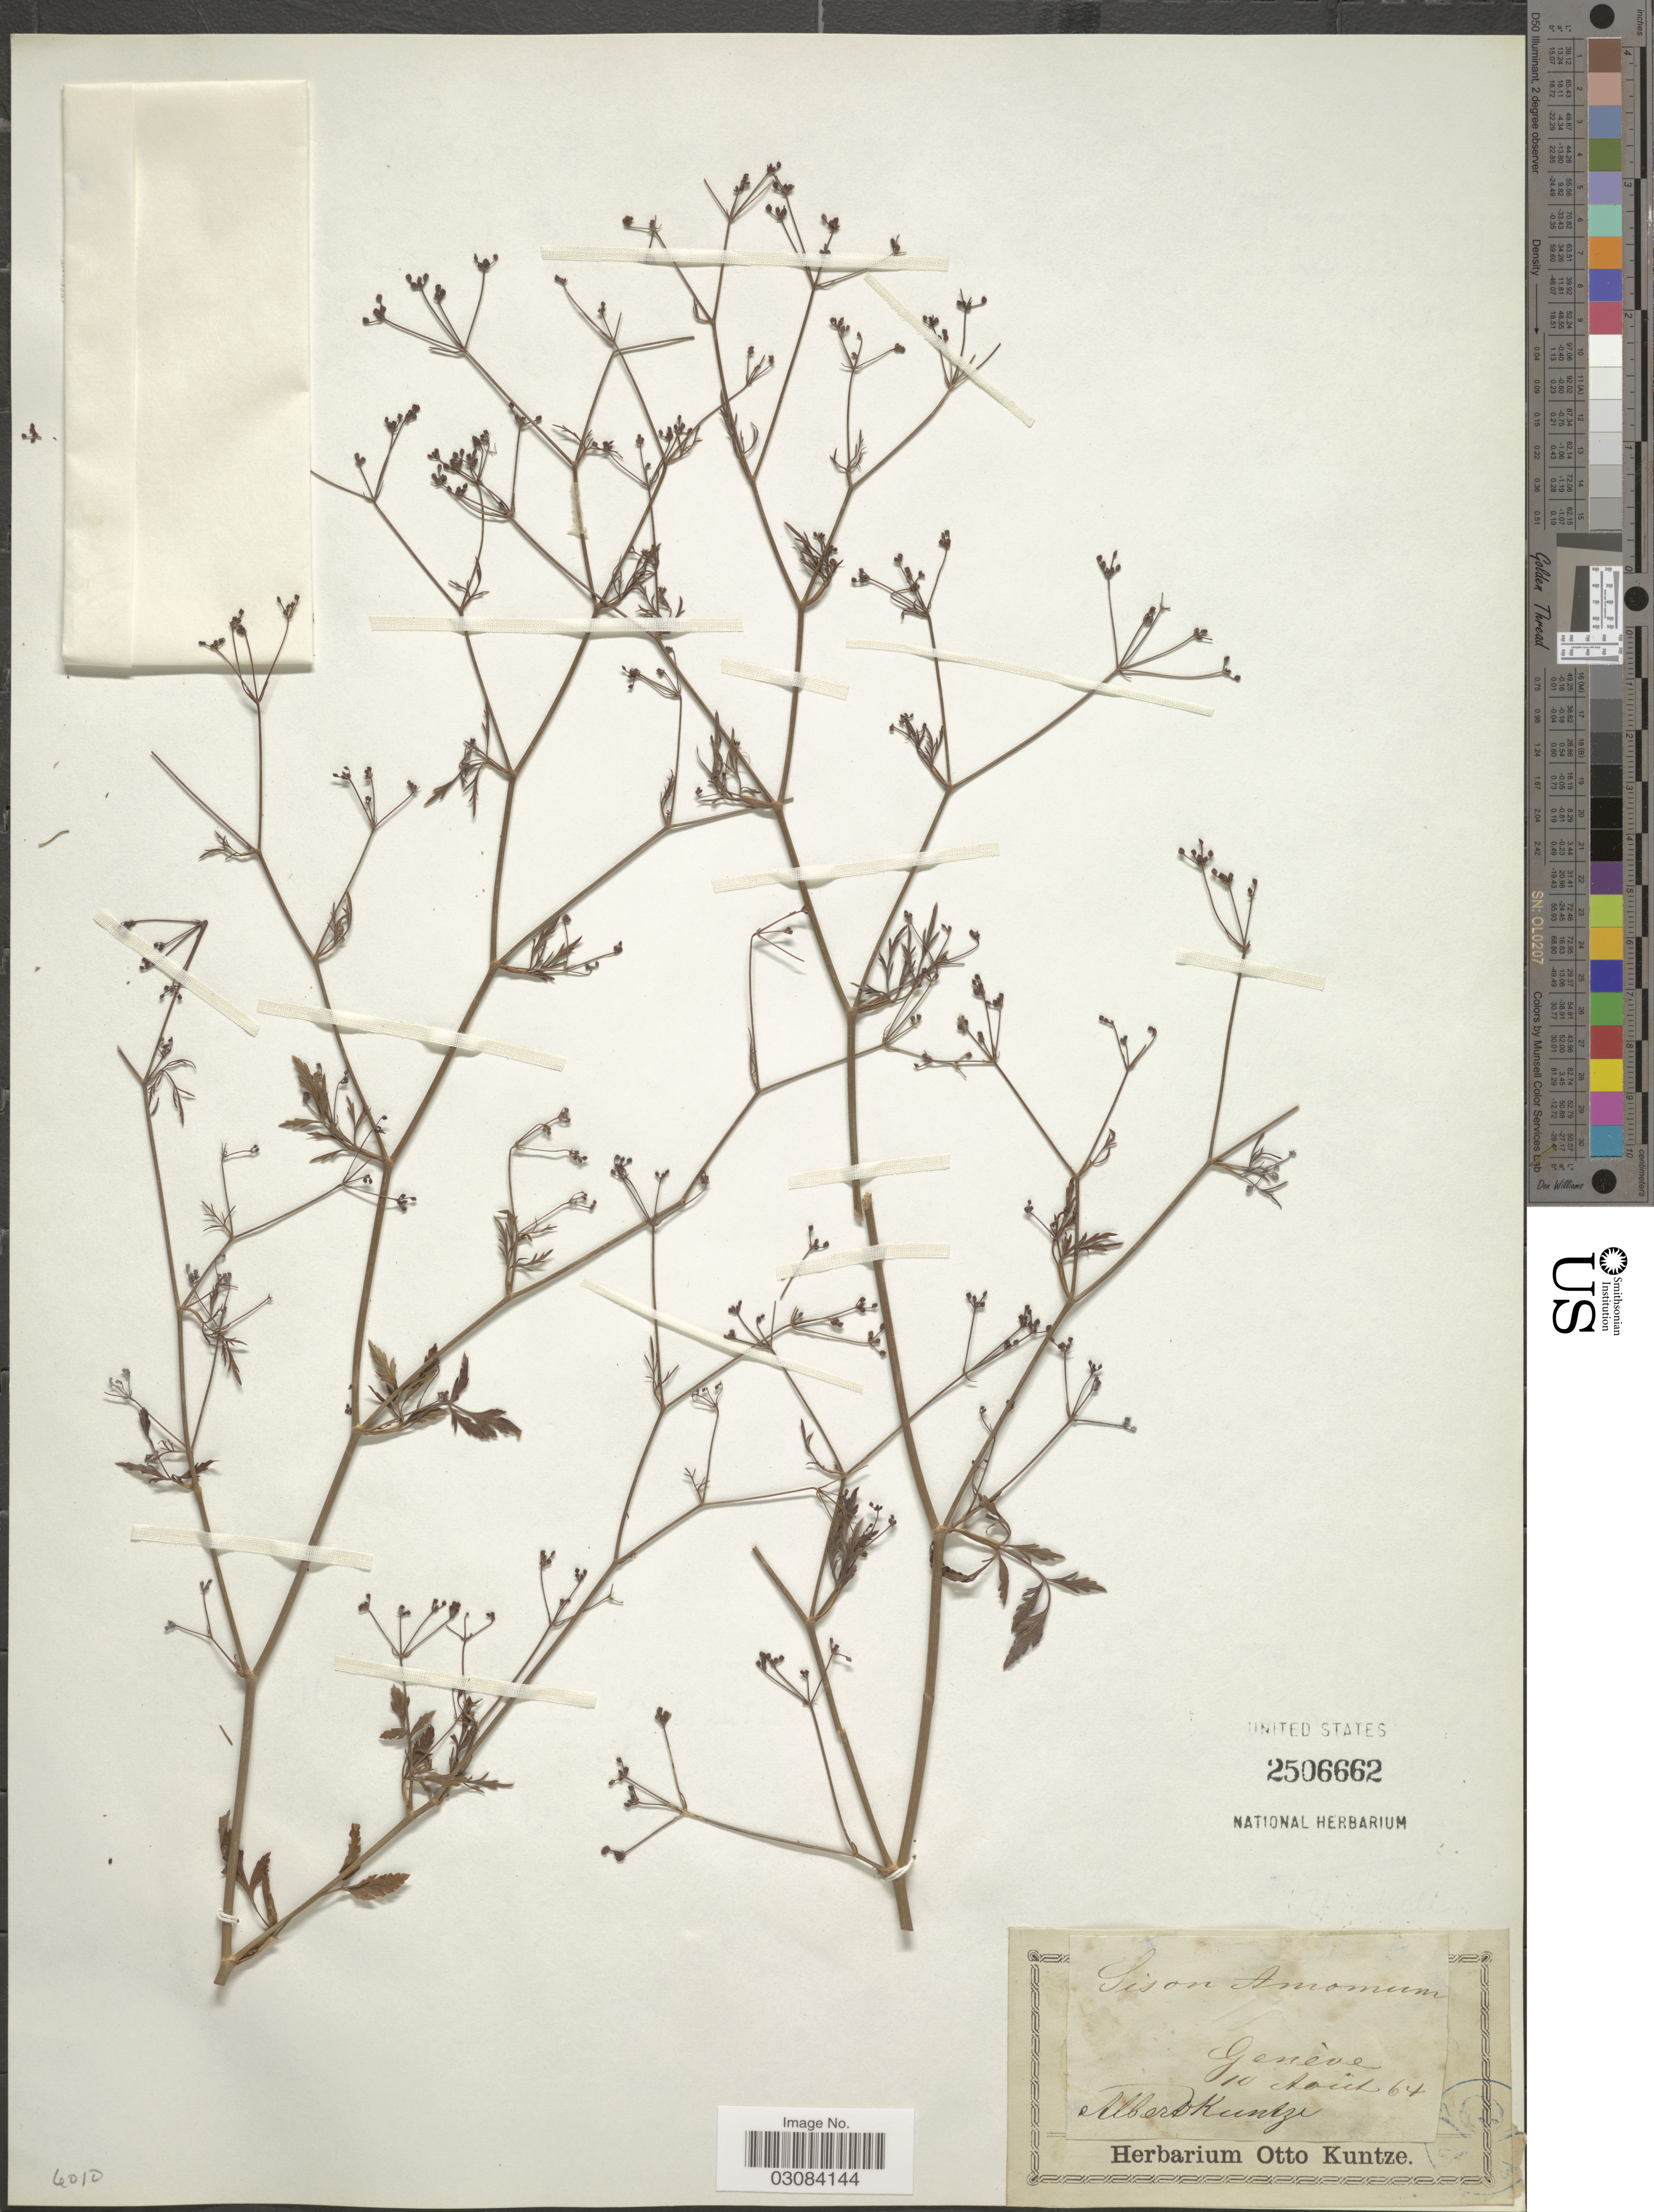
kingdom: Plantae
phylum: Tracheophyta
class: Magnoliopsida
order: Apiales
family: Apiaceae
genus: Sison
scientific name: Sison amomum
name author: L.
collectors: A. Kuntze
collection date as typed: Transcribed d/m/y: 10/8/64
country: Switzerland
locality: Genève.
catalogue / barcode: US 2506662